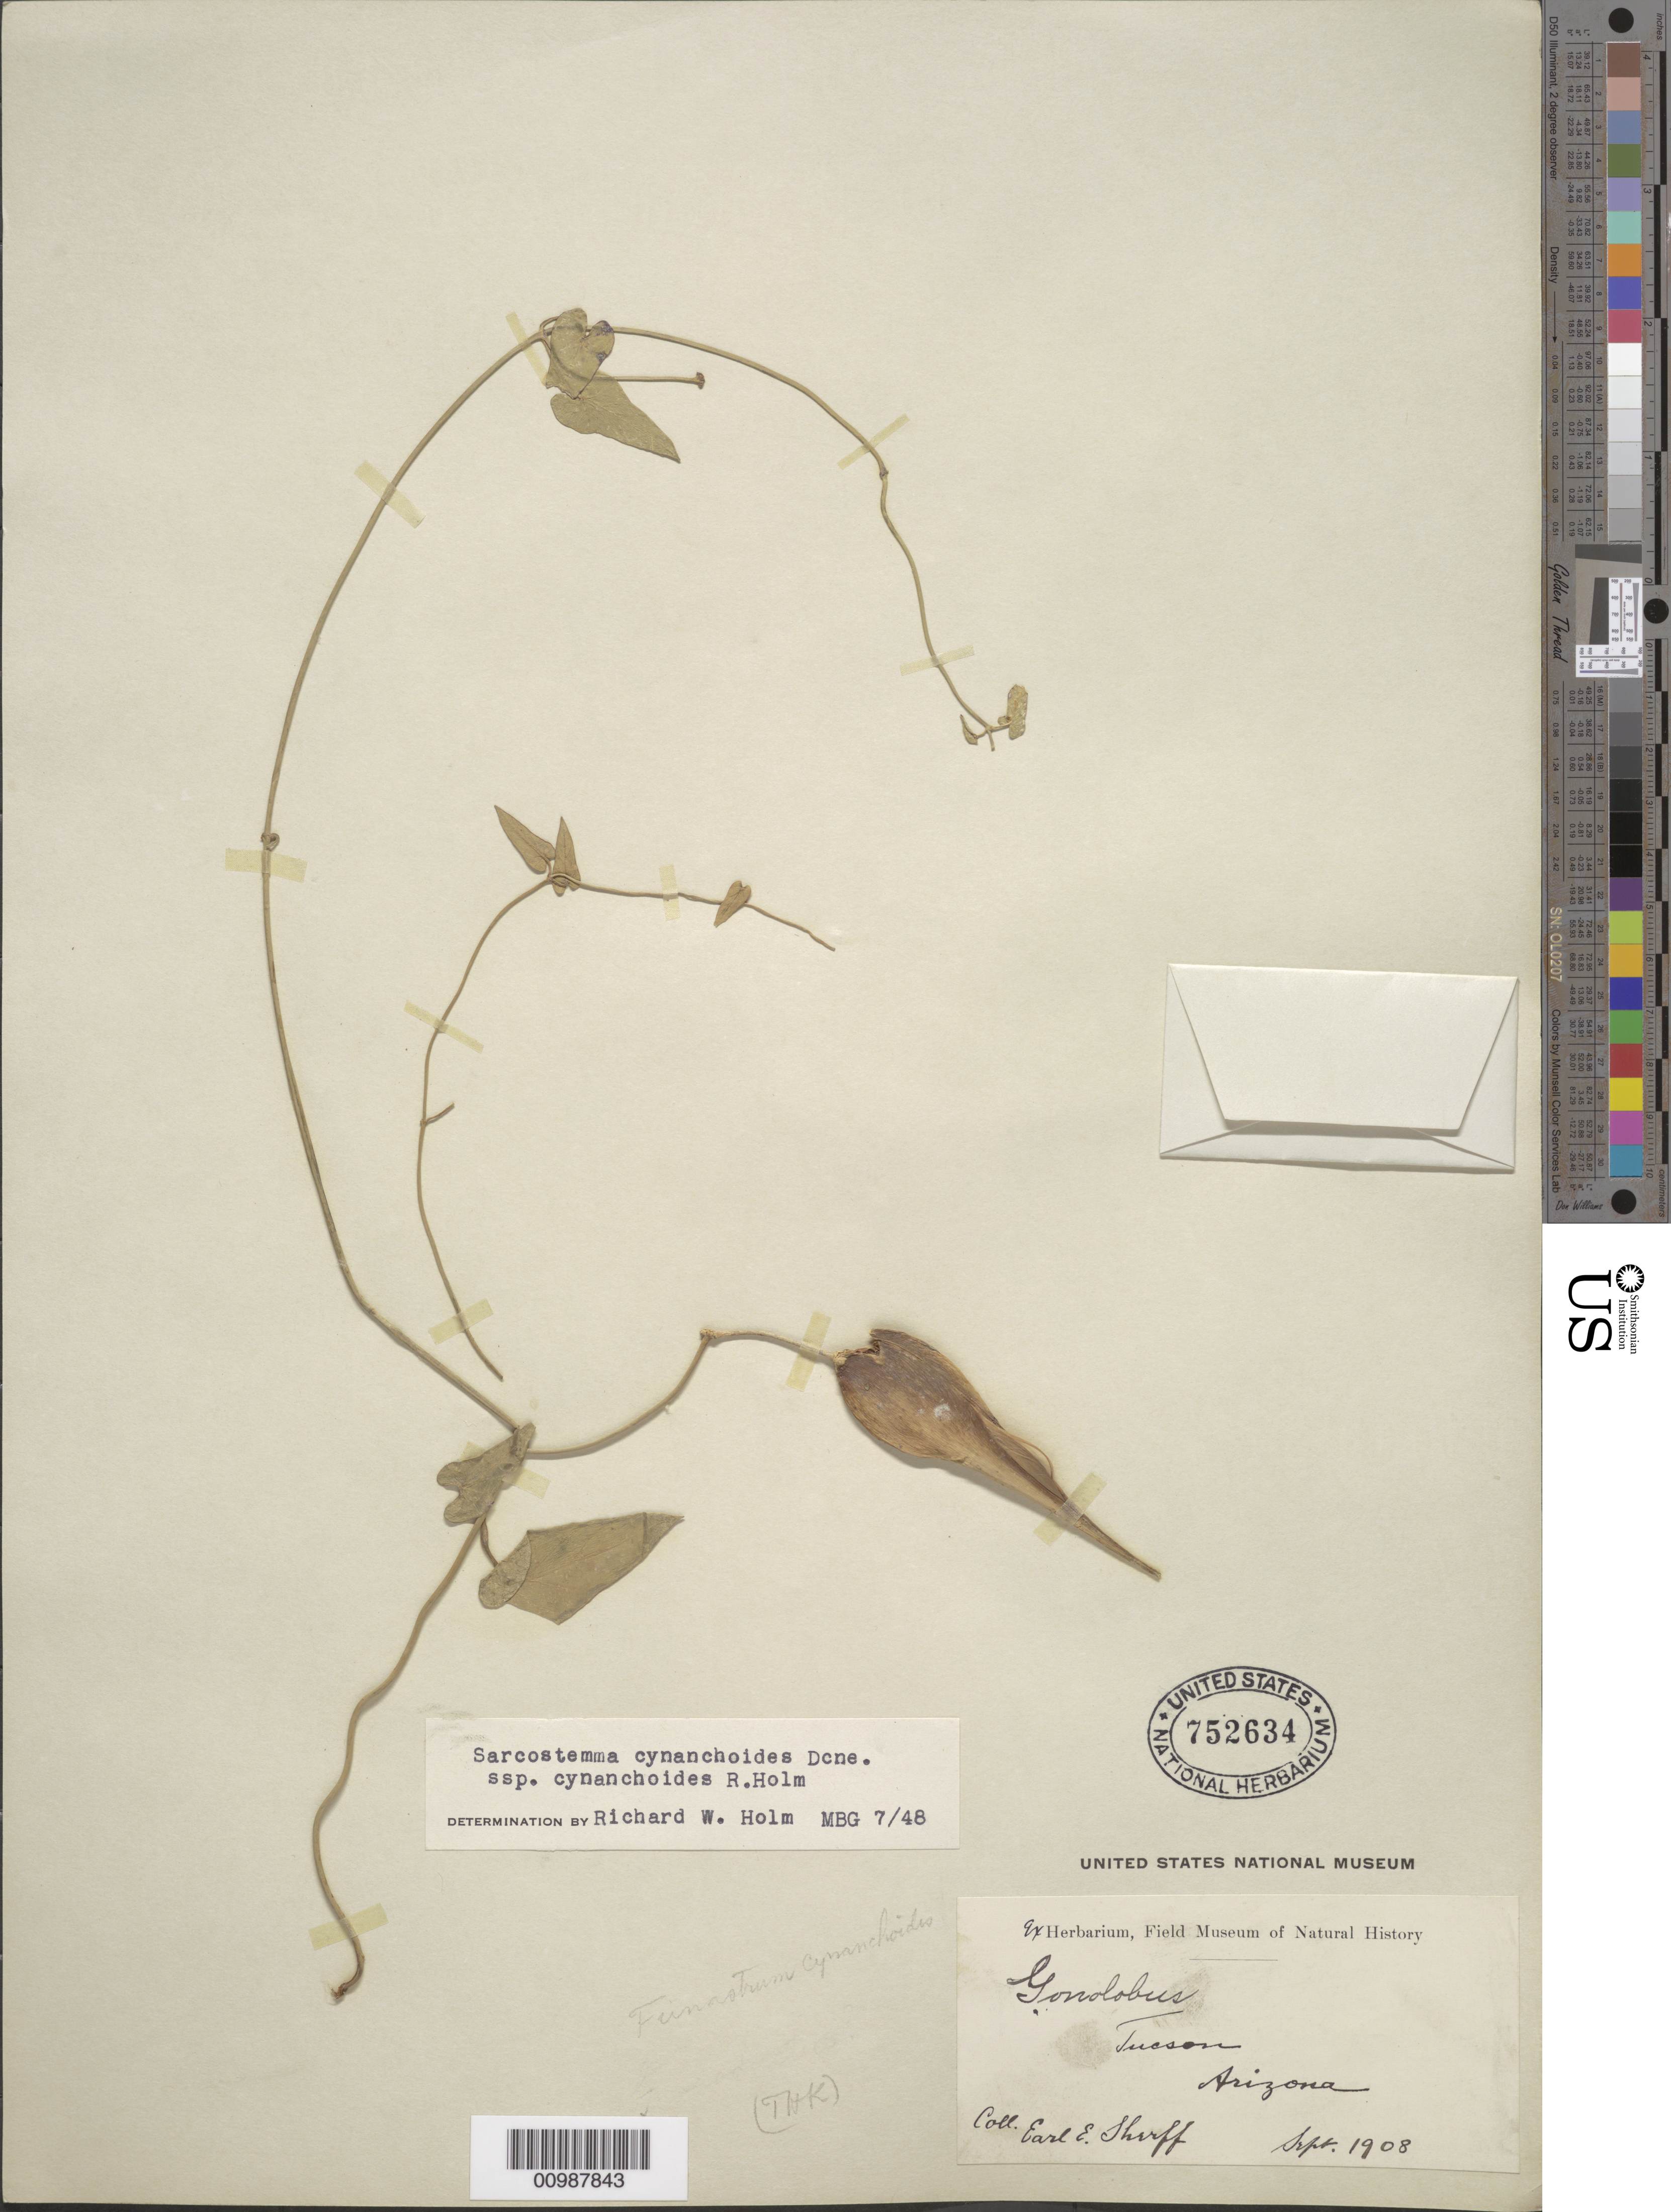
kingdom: Plantae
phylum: Tracheophyta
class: Magnoliopsida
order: Gentianales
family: Apocynaceae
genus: Sarcostemma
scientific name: Sarcostemma cynanchoides subsp. hartwegii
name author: (Vail) R.W. Holm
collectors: E. E. Sherff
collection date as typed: Sep 1908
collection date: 1908-09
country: United States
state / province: Arizona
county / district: Pima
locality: Tucson.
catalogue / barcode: US 752634